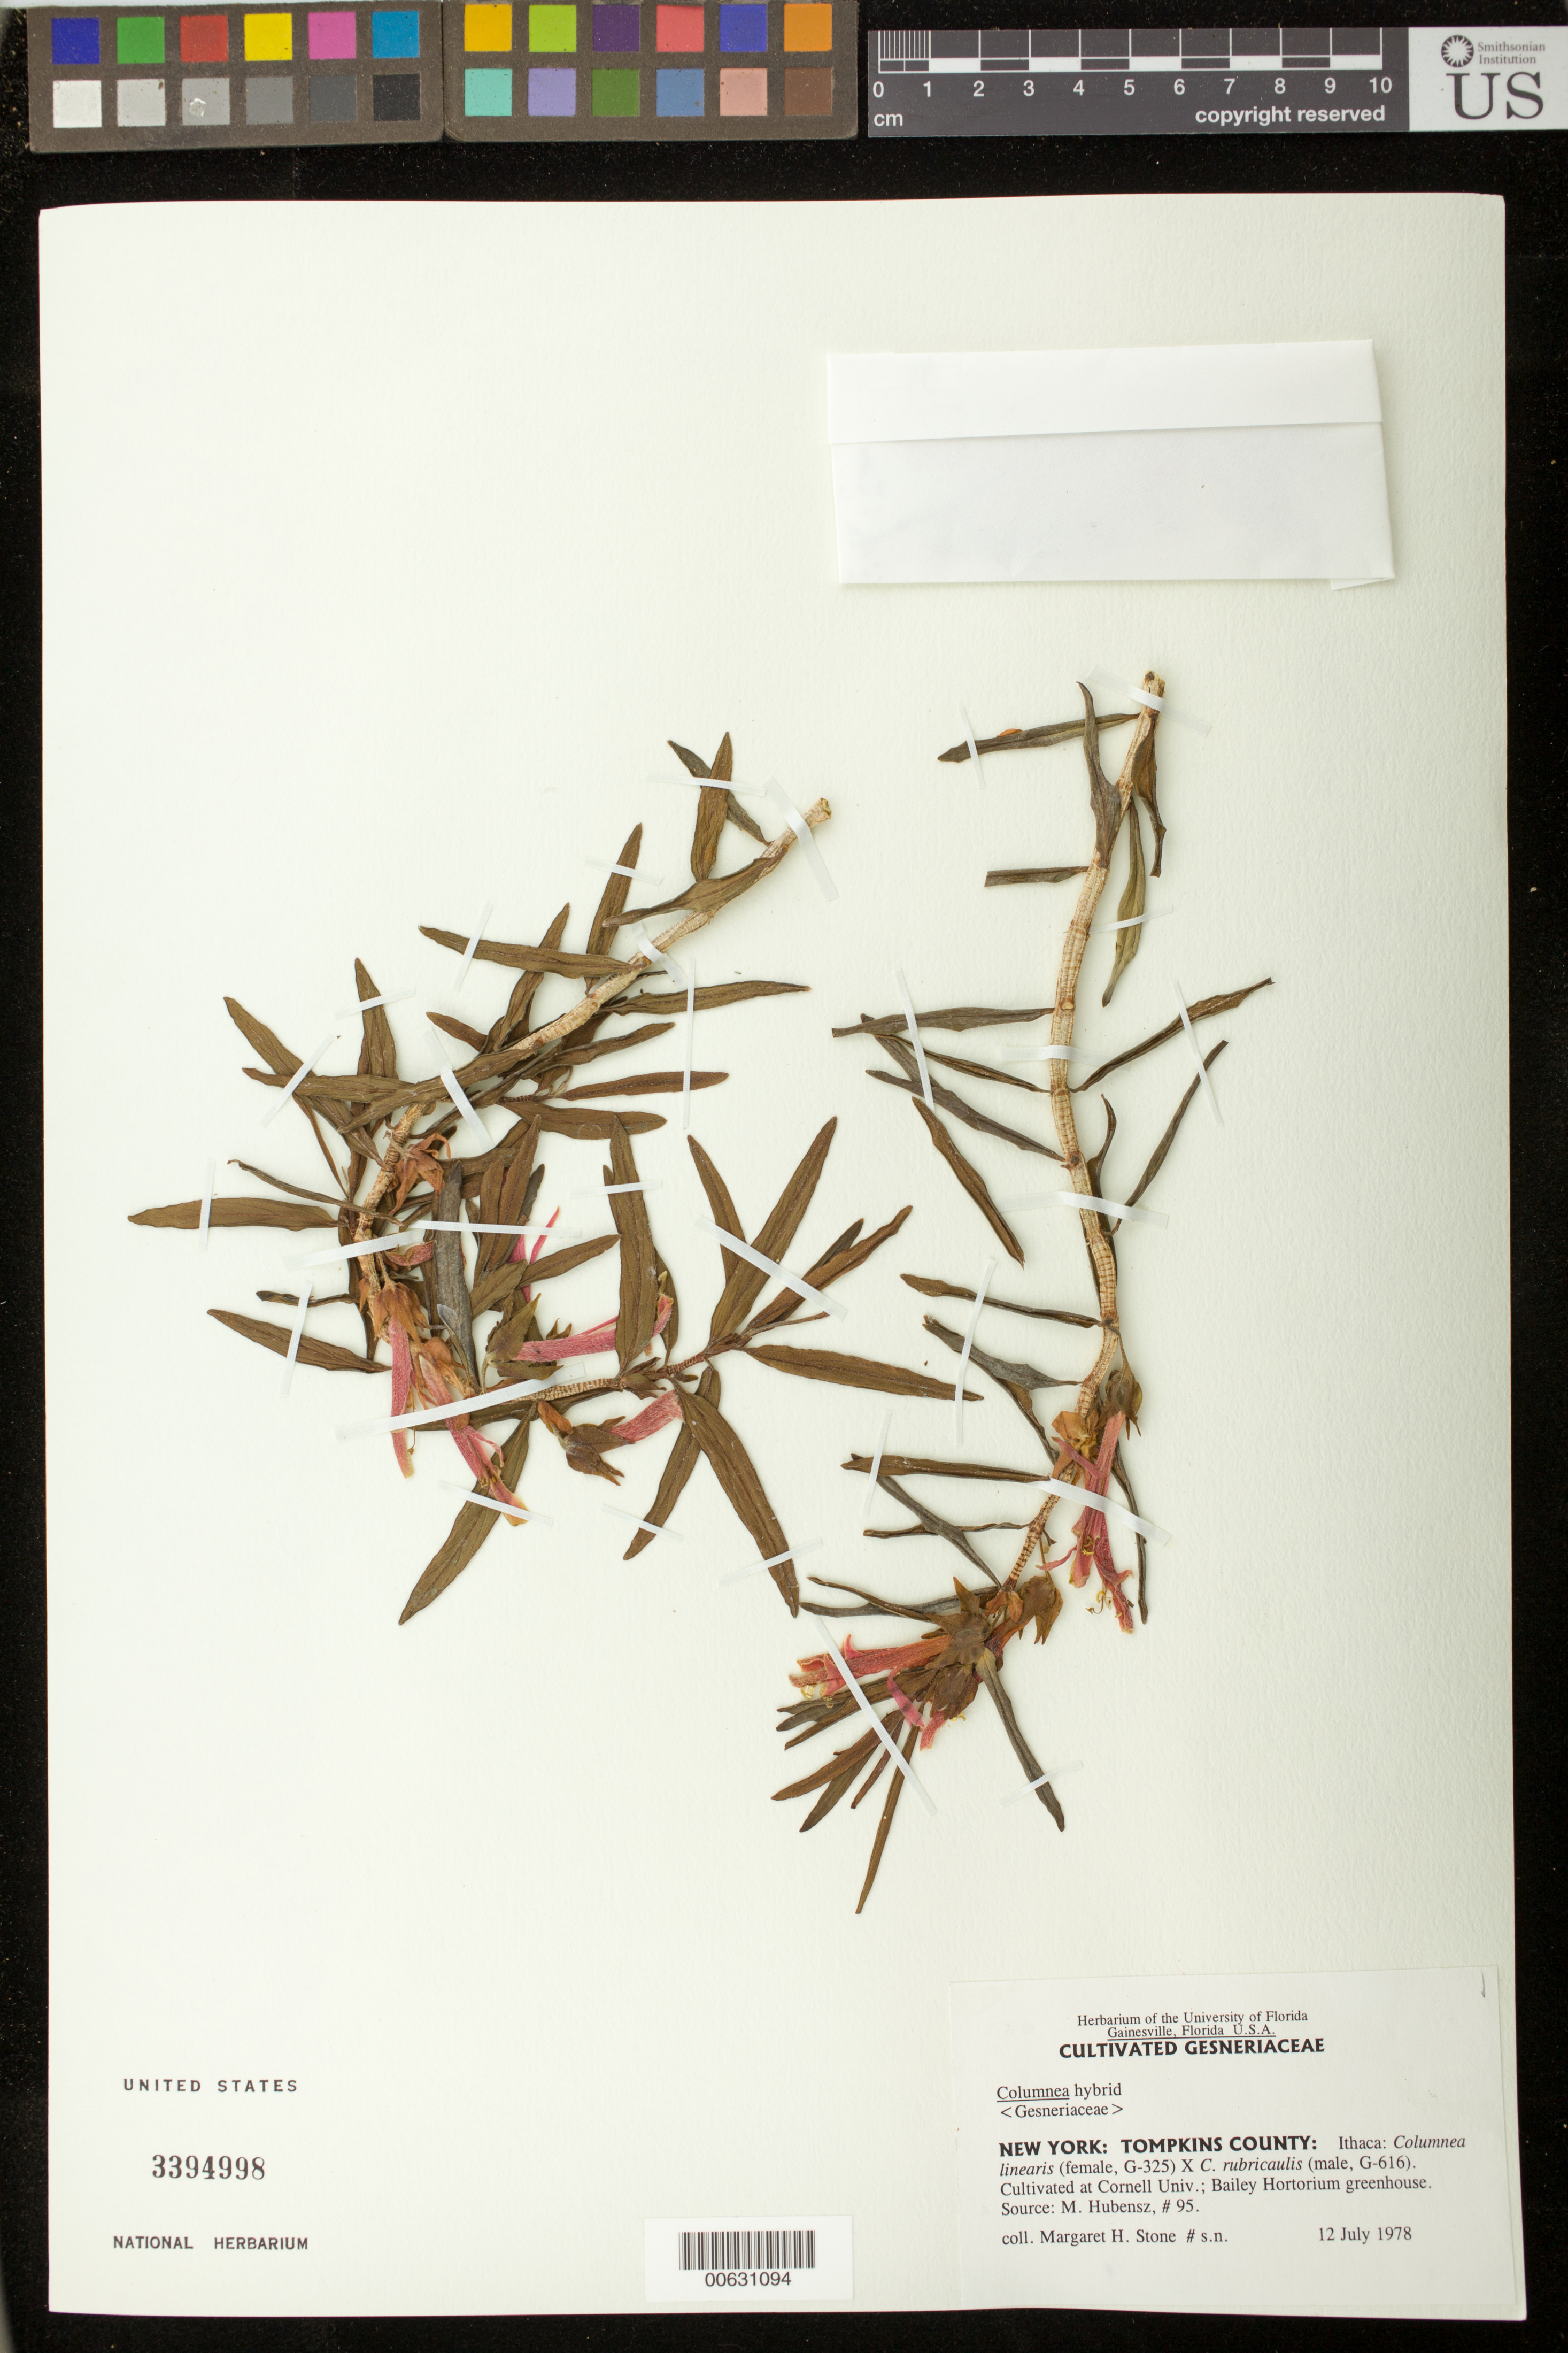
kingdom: Plantae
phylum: Tracheophyta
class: Magnoliopsida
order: Lamiales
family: Gesneriaceae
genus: Columnea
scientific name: Columnea hybrid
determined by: Skog, Laurence E.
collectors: M. Stone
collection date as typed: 12 Jul 1978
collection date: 1978-07-12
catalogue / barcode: US 3394998